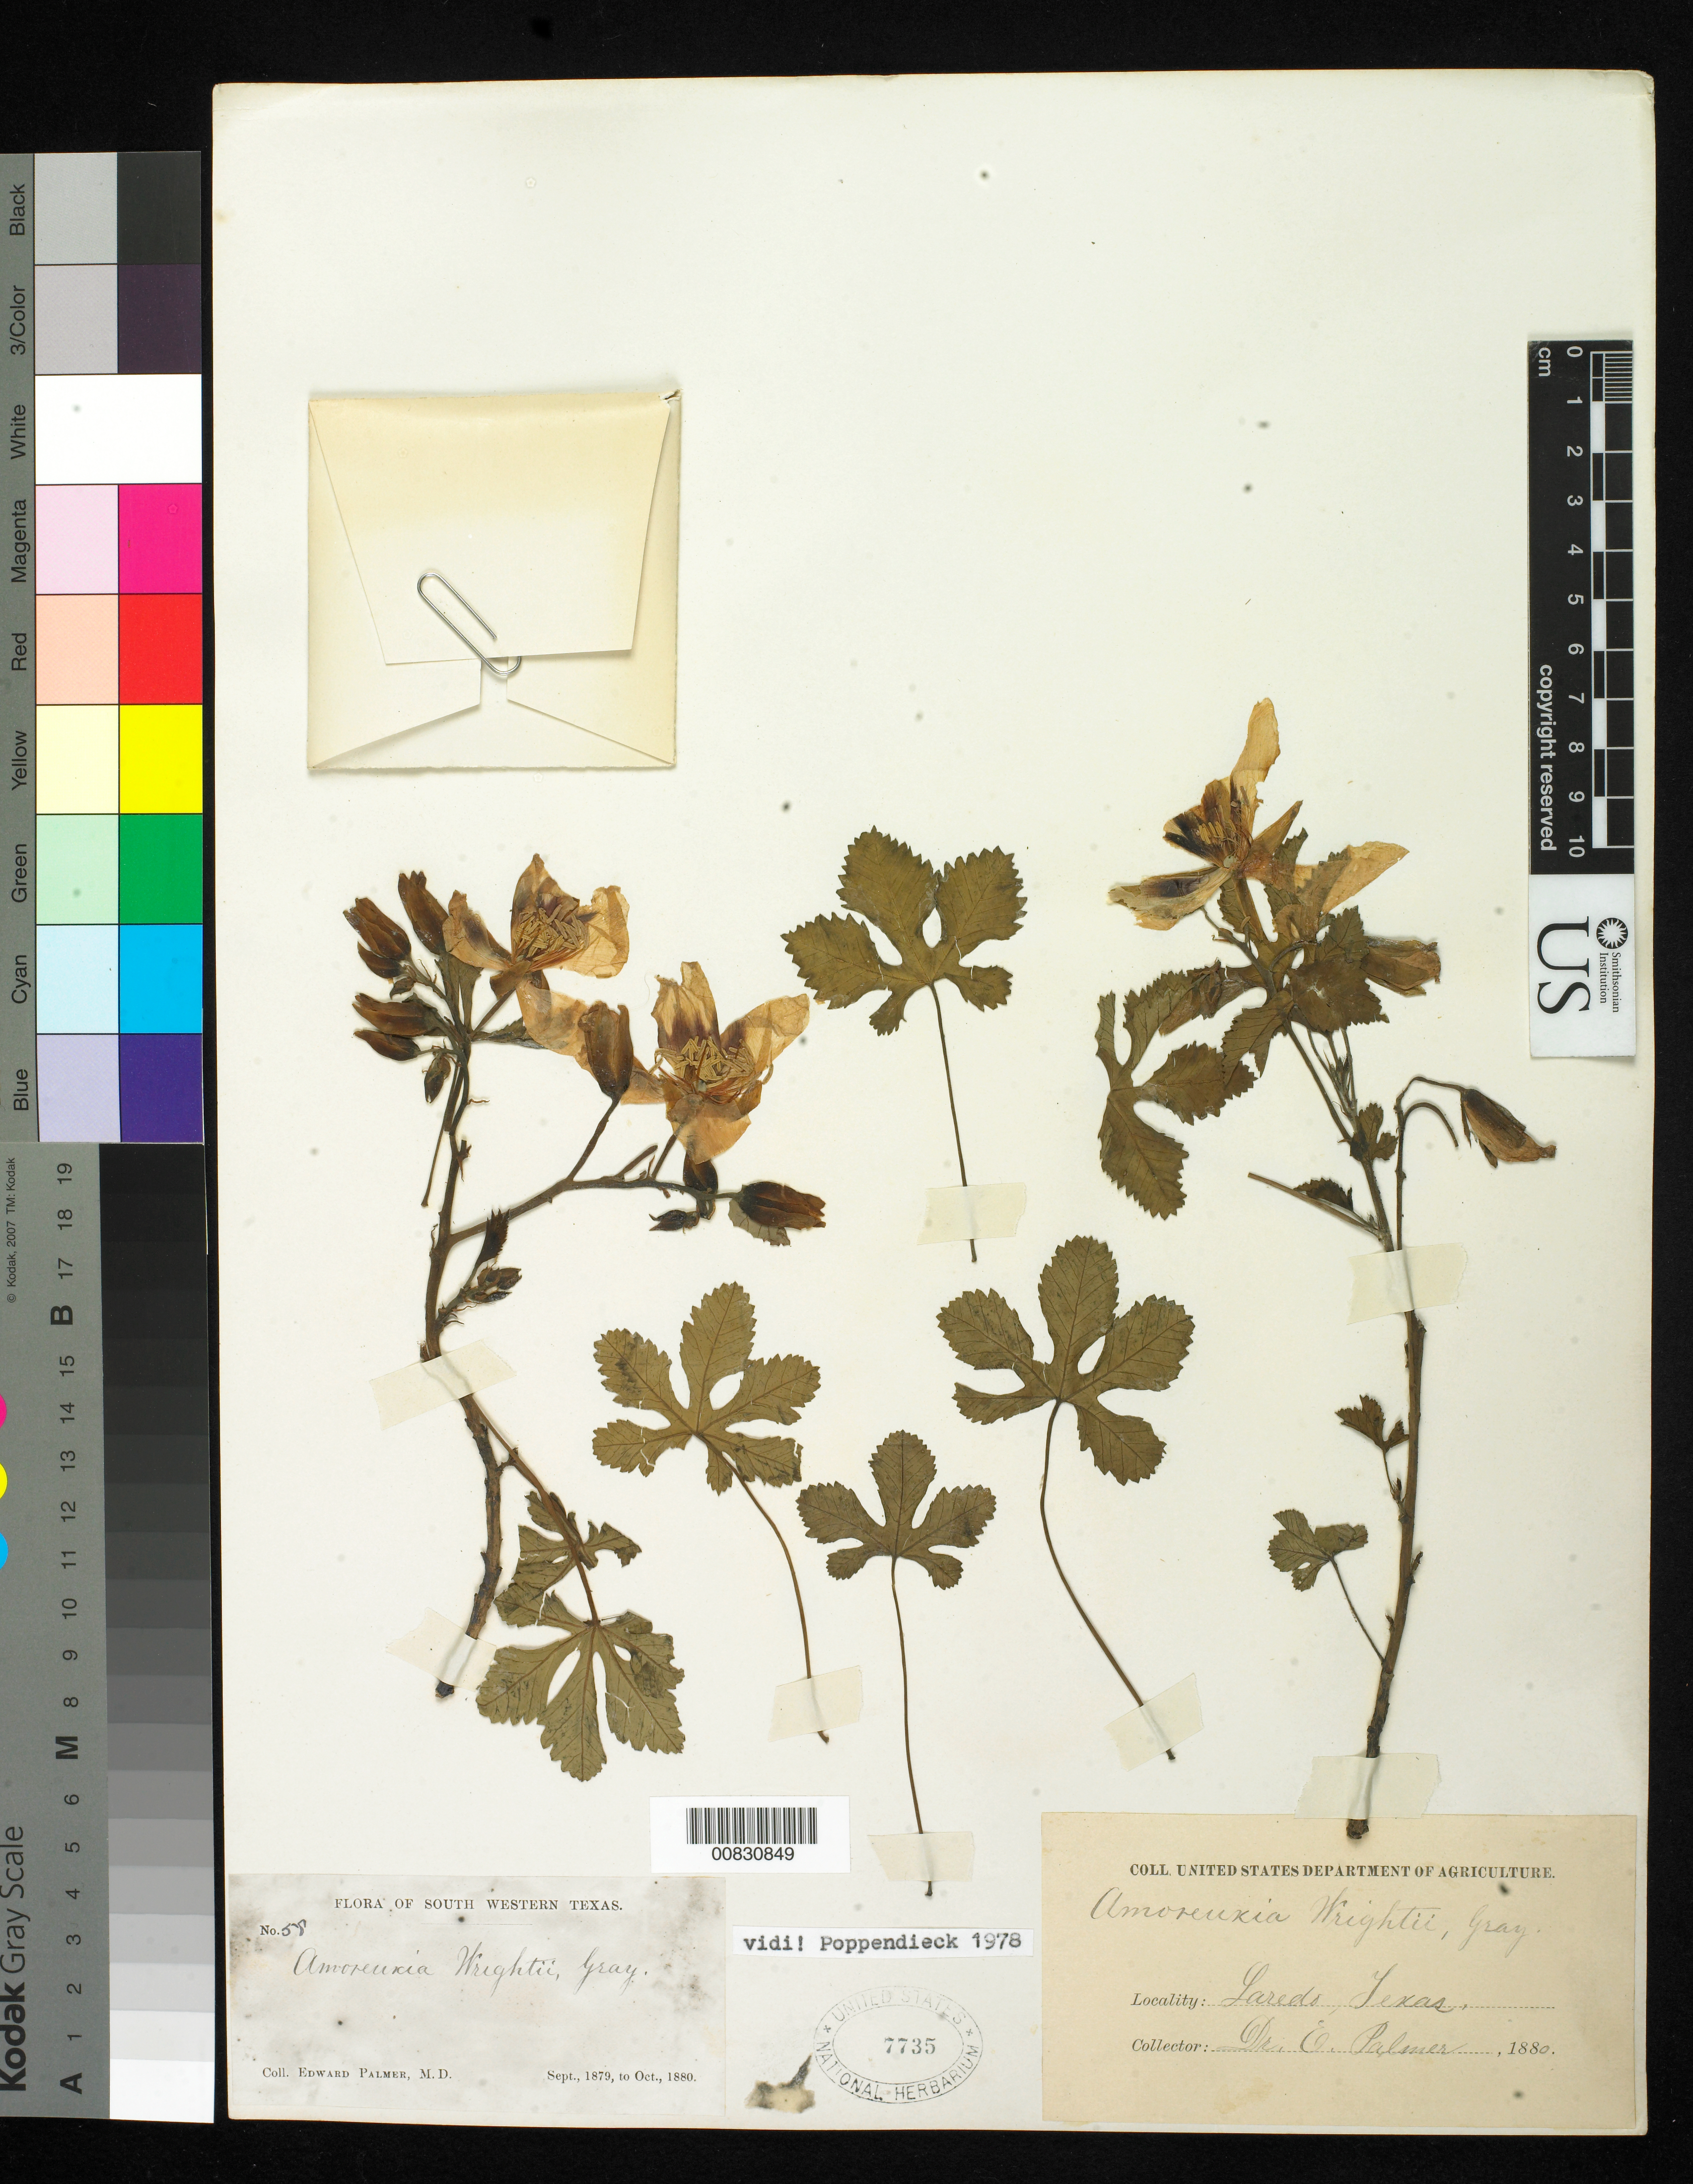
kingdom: Plantae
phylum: Tracheophyta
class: Magnoliopsida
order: Malvales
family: Cochlospermaceae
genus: Amoreuxia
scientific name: Amoreuxia wrightii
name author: A. Gray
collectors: E. Palmer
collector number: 58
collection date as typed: Sep 1879 to -- Oct 1880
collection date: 1879-09/1880-10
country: United States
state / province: Texas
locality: Laredo, Texas.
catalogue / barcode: US 7735